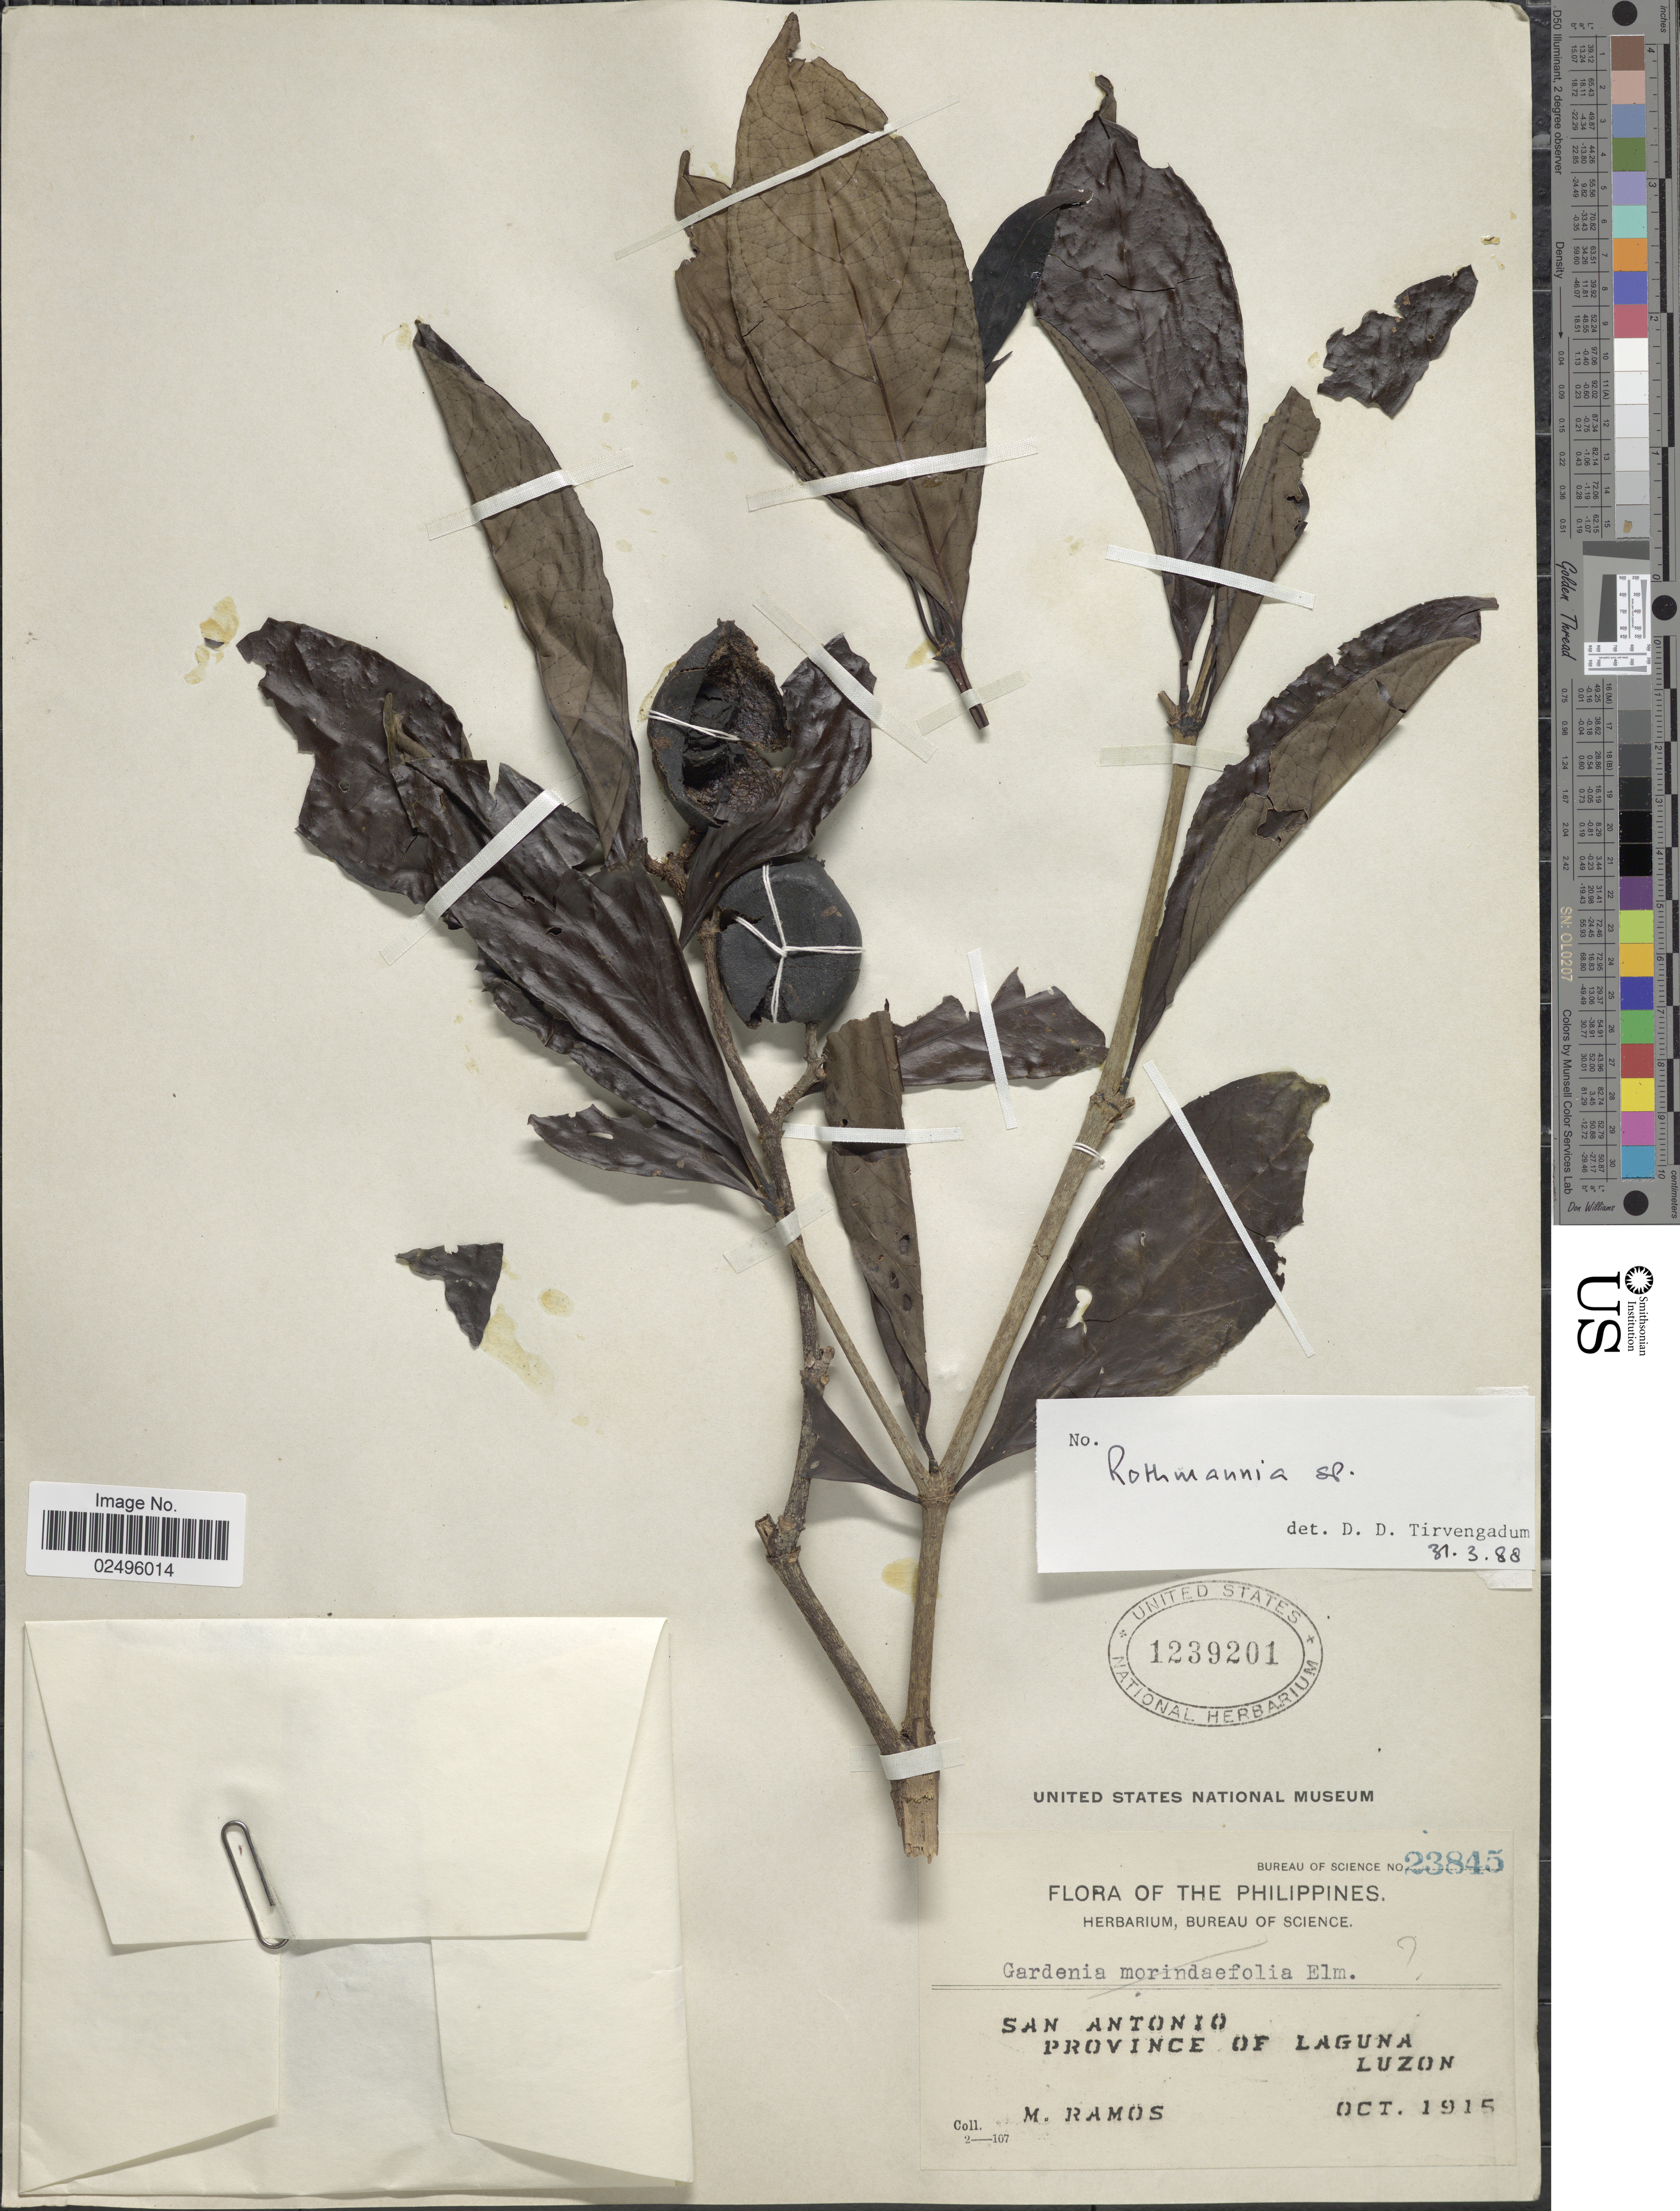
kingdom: Plantae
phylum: Tracheophyta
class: Magnoliopsida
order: Gentianales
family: Rubiaceae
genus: Rothmannia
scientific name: Rothmannia lagunensis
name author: (Merr.) J.T. Pereira & Ridsdale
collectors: M. Ramos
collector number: Bureau of Science 23845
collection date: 1915-10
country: Philippines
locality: San Antonio, Province of Laguna, Luzon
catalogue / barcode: US 1239201